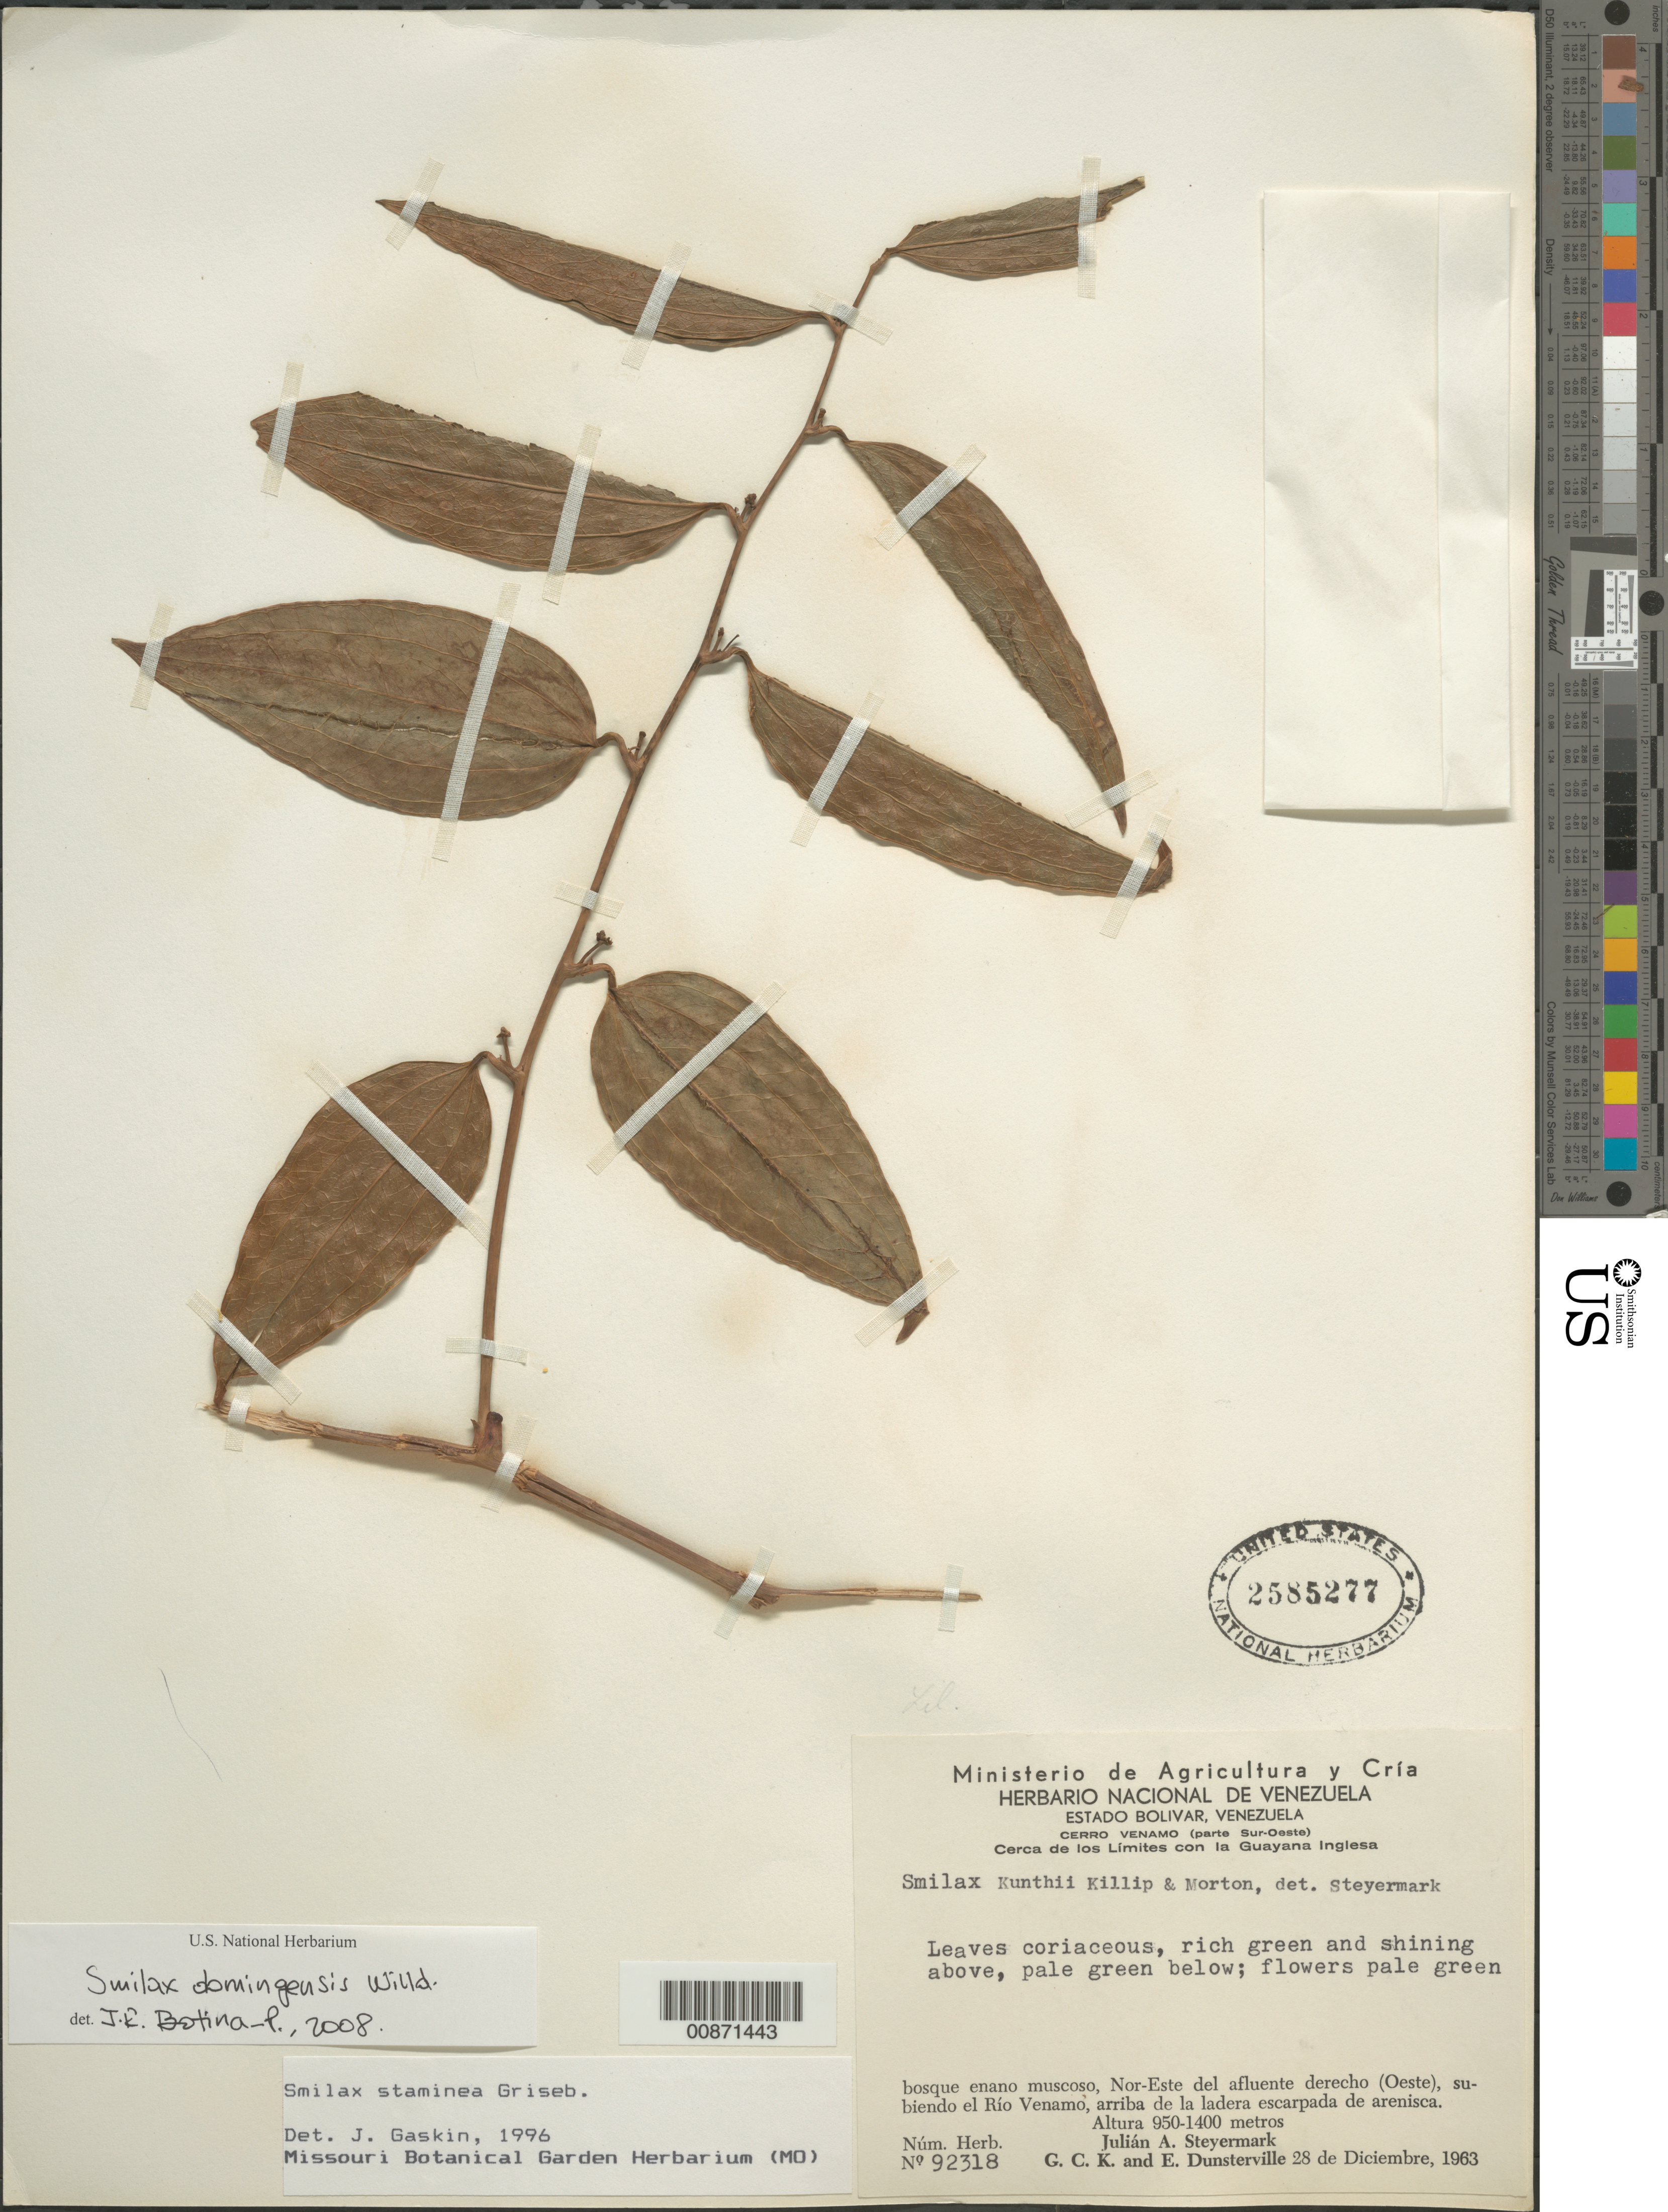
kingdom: Plantae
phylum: Tracheophyta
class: Liliopsida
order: Liliales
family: Smilacaceae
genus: Smilax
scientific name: Smilax domingensis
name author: Willd.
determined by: Botina-P., J. R.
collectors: J. Steyermark, G. C. K. Dunsterville & E. Dunsterville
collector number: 92318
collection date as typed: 28-Dec-63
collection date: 1963-12-28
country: Venezuela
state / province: Bolívar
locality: Cerro Venamo, NE del afluente derecho (Oeste) subiendo el Rio Venamo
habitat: Bosque enano muscoso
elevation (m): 950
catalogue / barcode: US 2585277